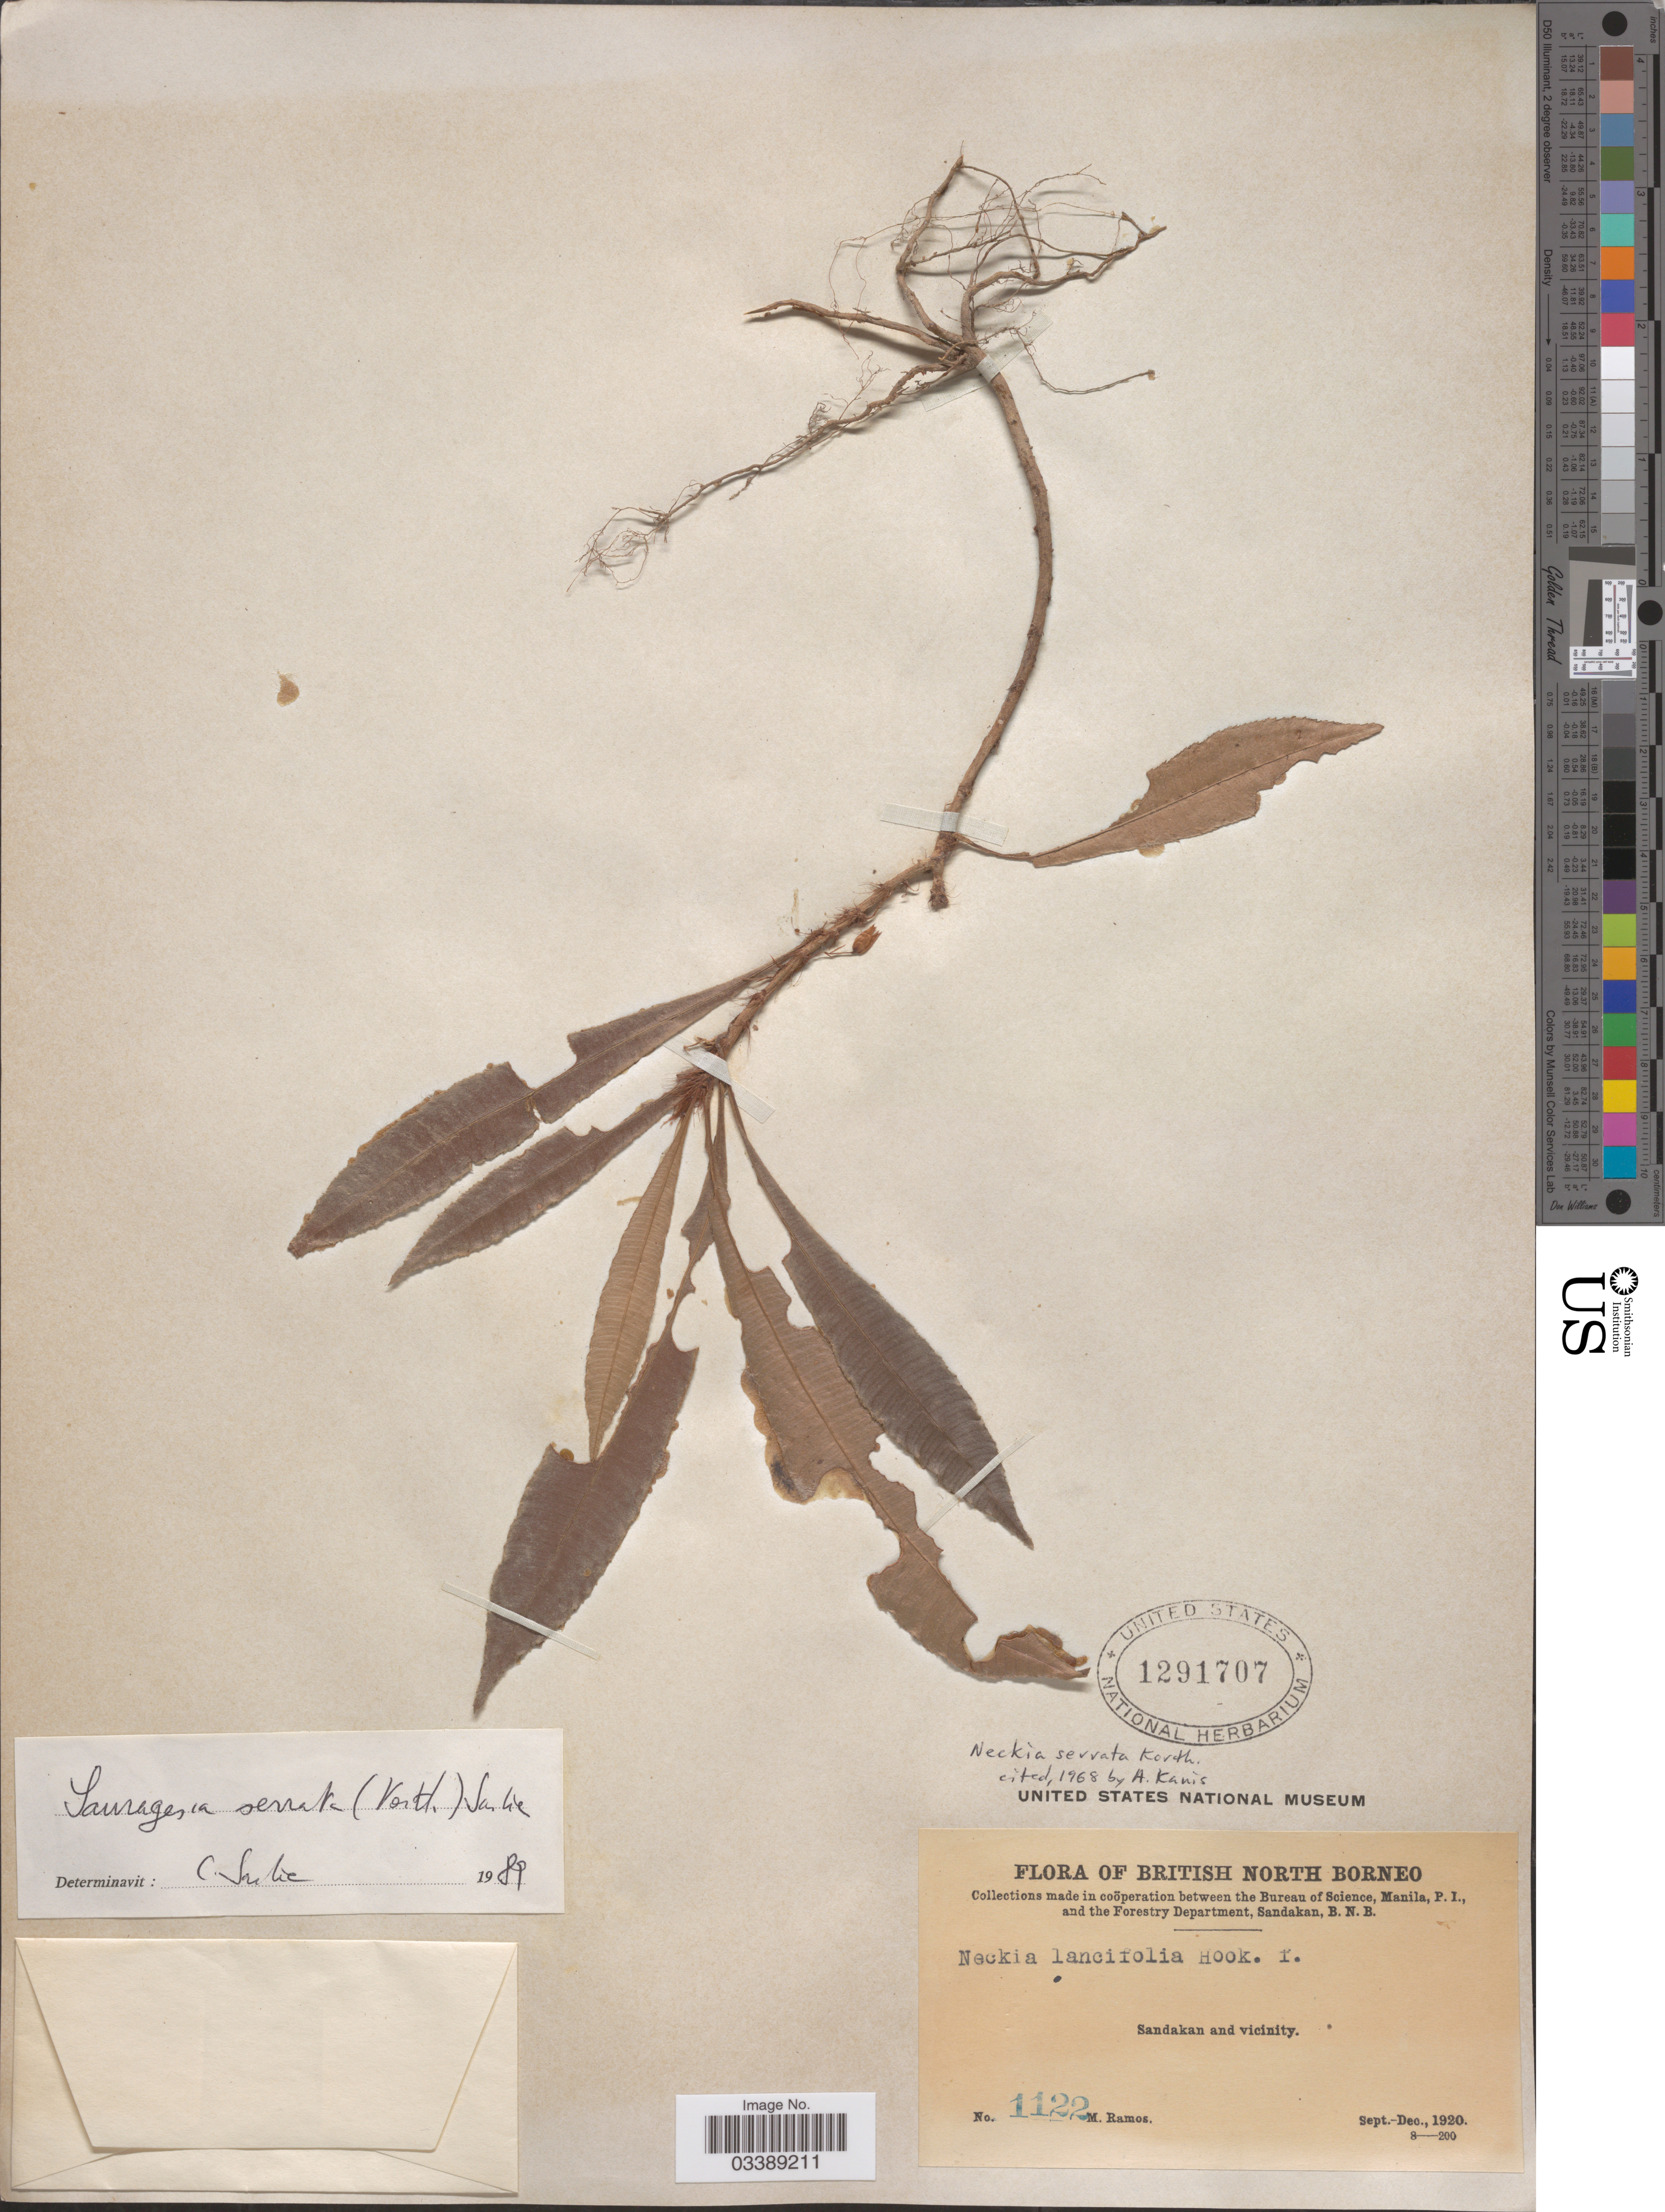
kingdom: Plantae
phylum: Tracheophyta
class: Magnoliopsida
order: Malpighiales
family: Ochnaceae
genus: Neckia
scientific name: Neckia serrata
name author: Korth.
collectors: M. Ramos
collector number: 1122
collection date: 1920-09/1920-12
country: Malaysia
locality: British North Borneo. Sandakan and vicinity.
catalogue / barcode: US 1291707